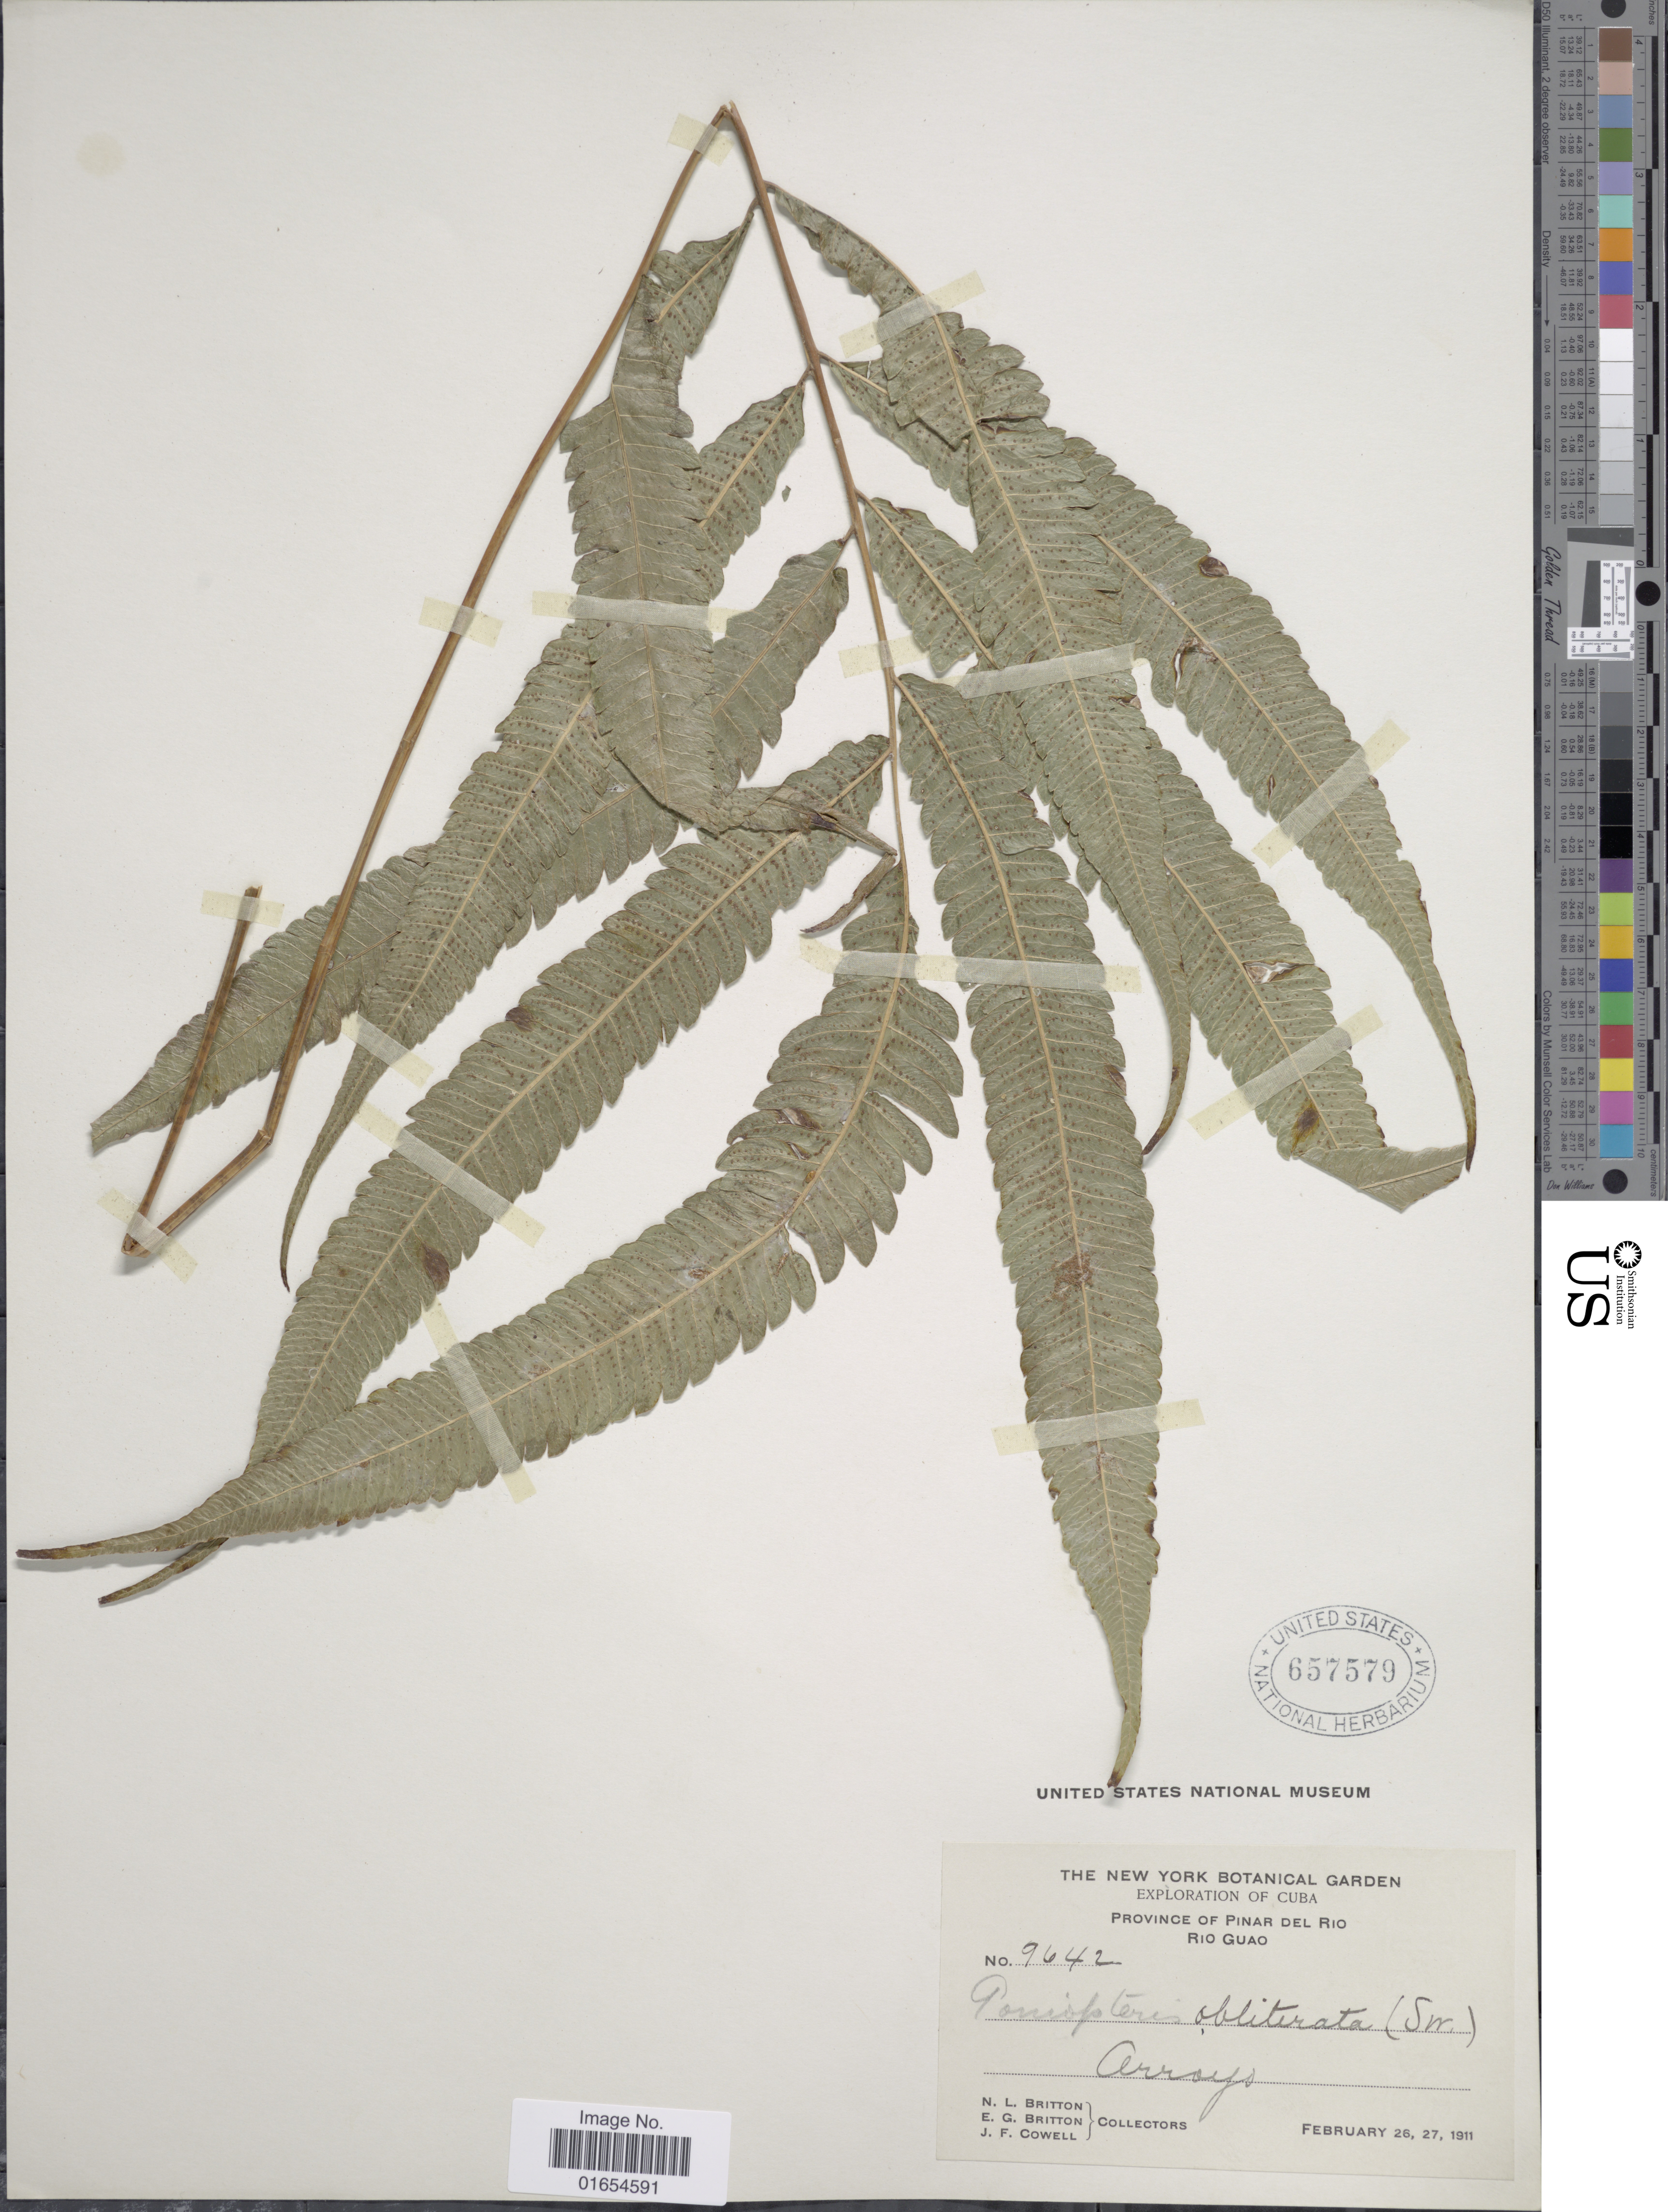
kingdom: Plantae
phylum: Tracheophyta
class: Polypodiopsida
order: Polypodiales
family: Thelypteridaceae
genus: Goniopteris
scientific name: Goniopteris obliterata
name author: (Sw.) C. Presl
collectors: N. Britton, E. G. Britton & J. F. Cowell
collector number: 9642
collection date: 1911-02-26/1911-02-27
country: Cuba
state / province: Pinar del Río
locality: Rio Guao, Cerroyo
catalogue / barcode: US 657579